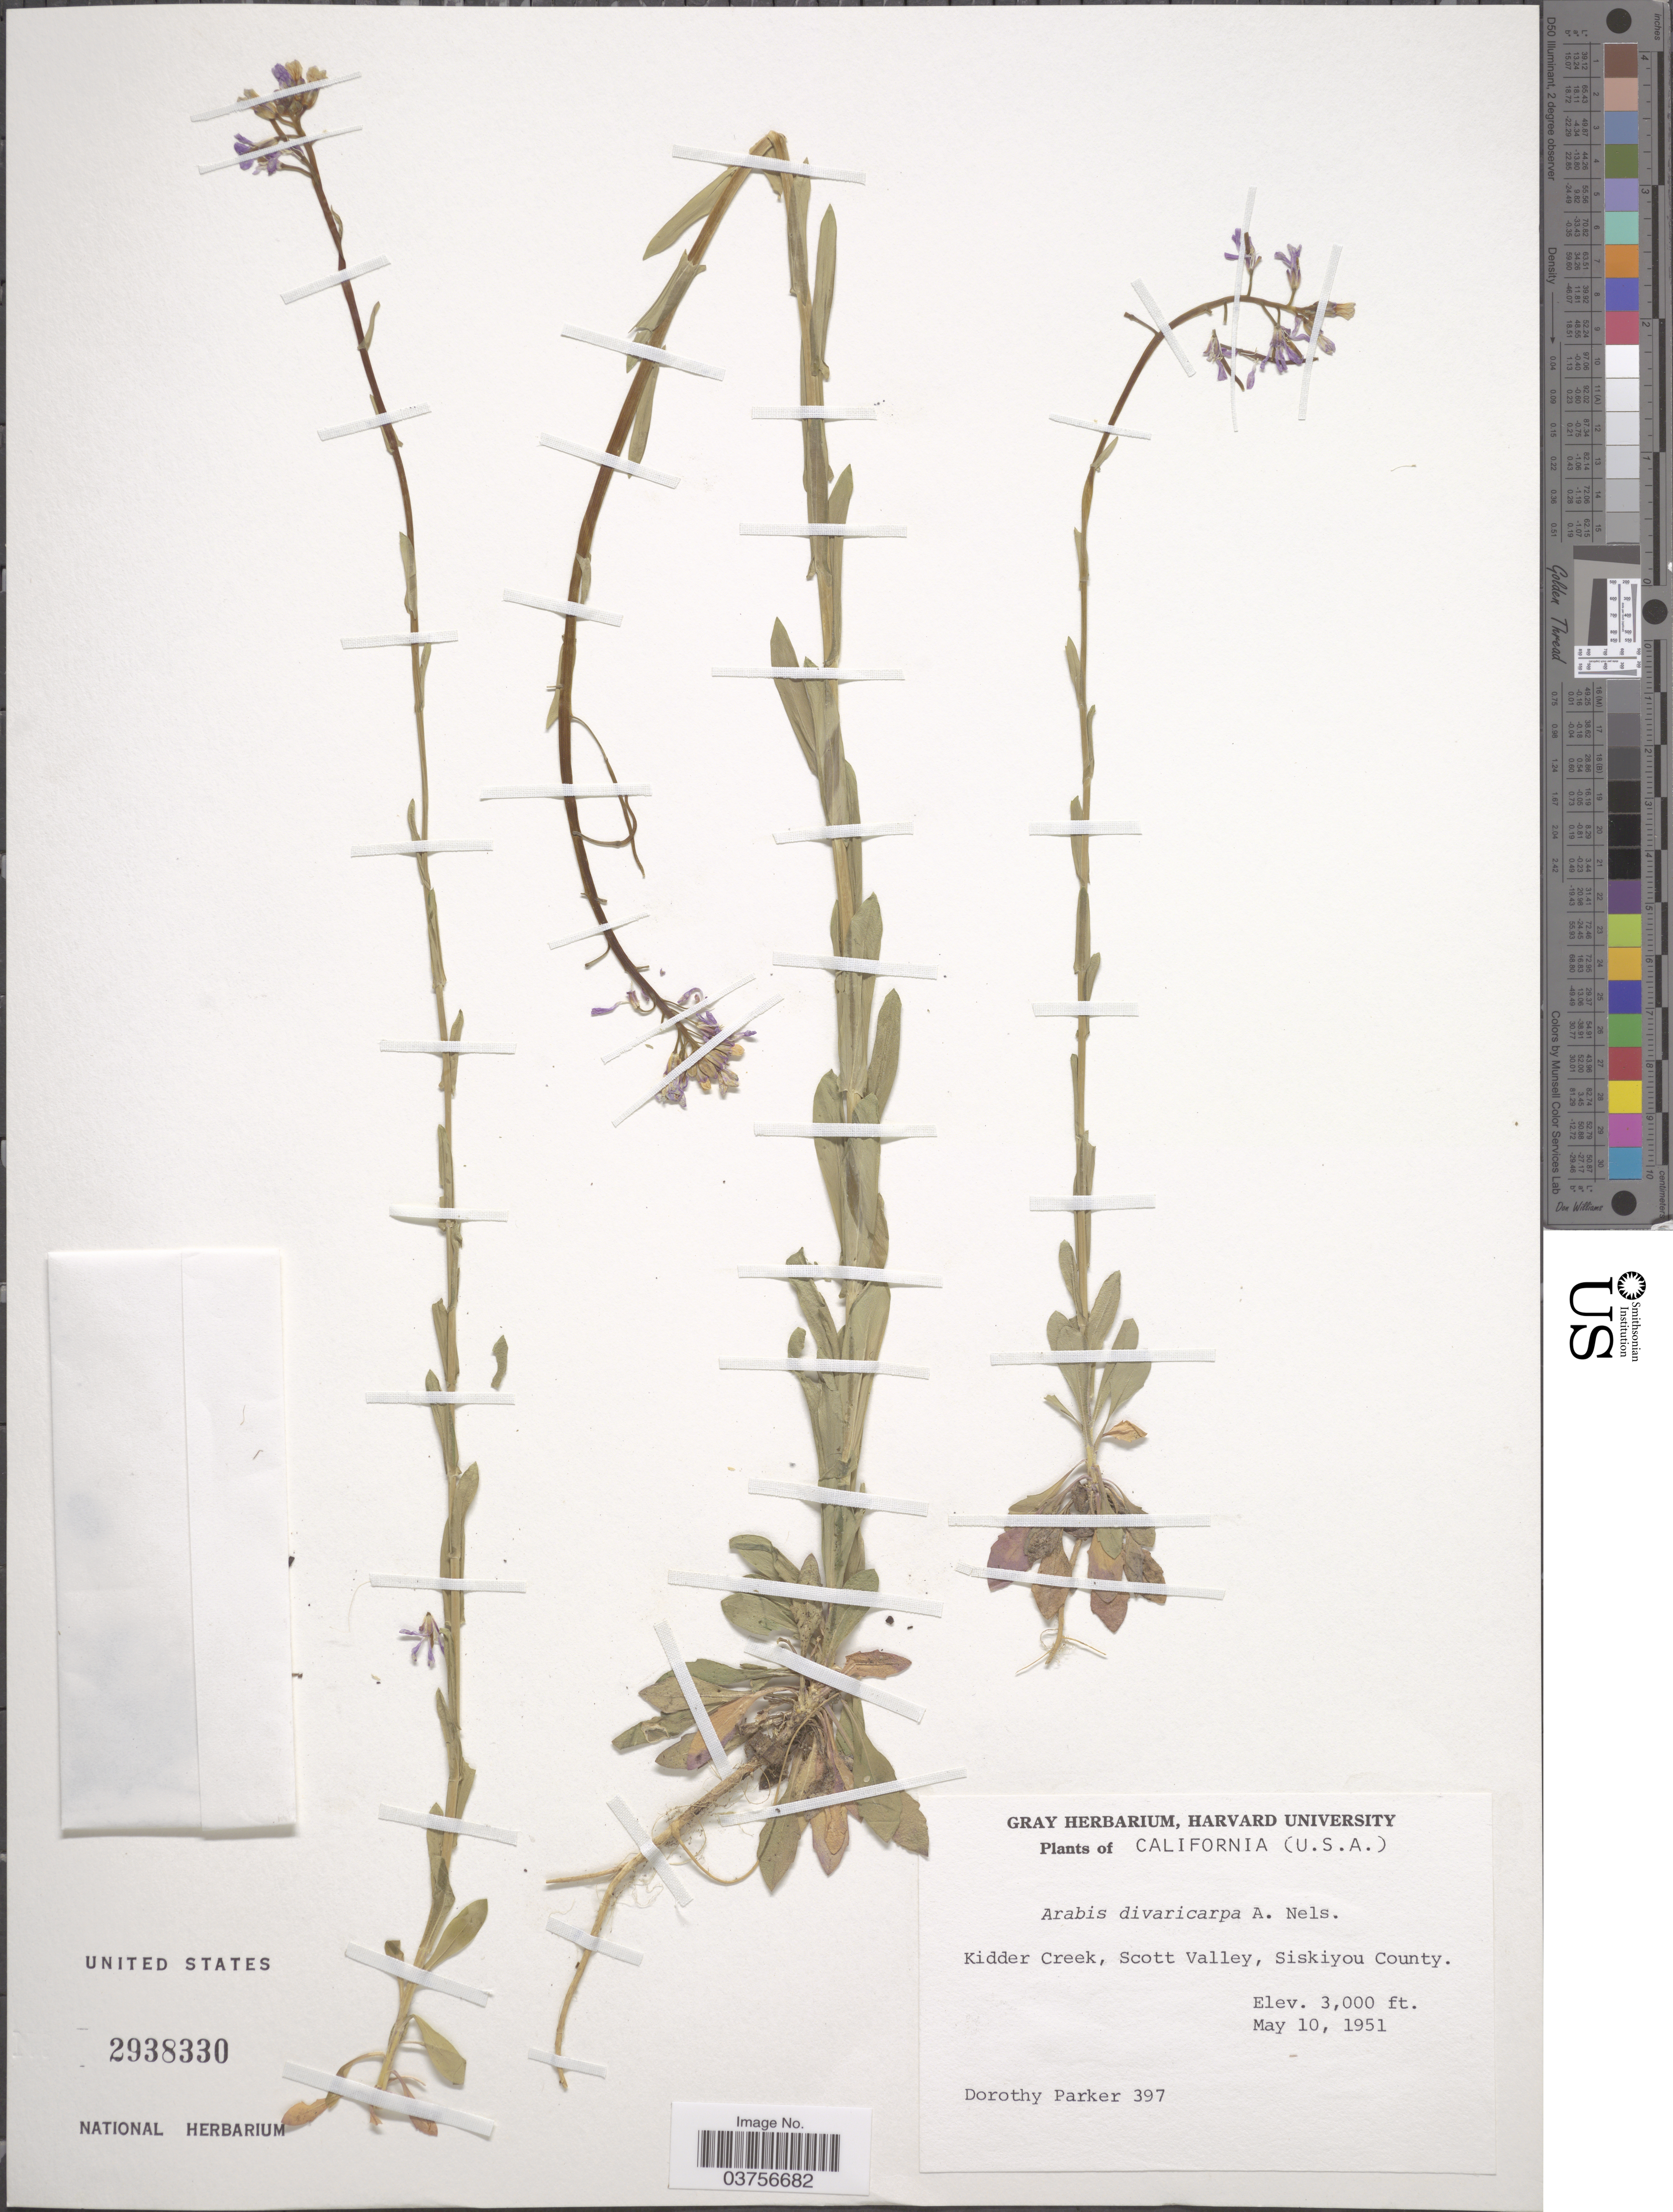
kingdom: Plantae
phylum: Tracheophyta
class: Magnoliopsida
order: Brassicales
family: Brassicaceae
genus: Arabis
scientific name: Arabis divaricarpa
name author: A. Nelson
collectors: D. Parker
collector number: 397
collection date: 1951-05-10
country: United States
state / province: California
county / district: Siskiyou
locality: Kidder Creek, Scott Valley, Siskiyou County.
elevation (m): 914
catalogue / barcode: US 2938330